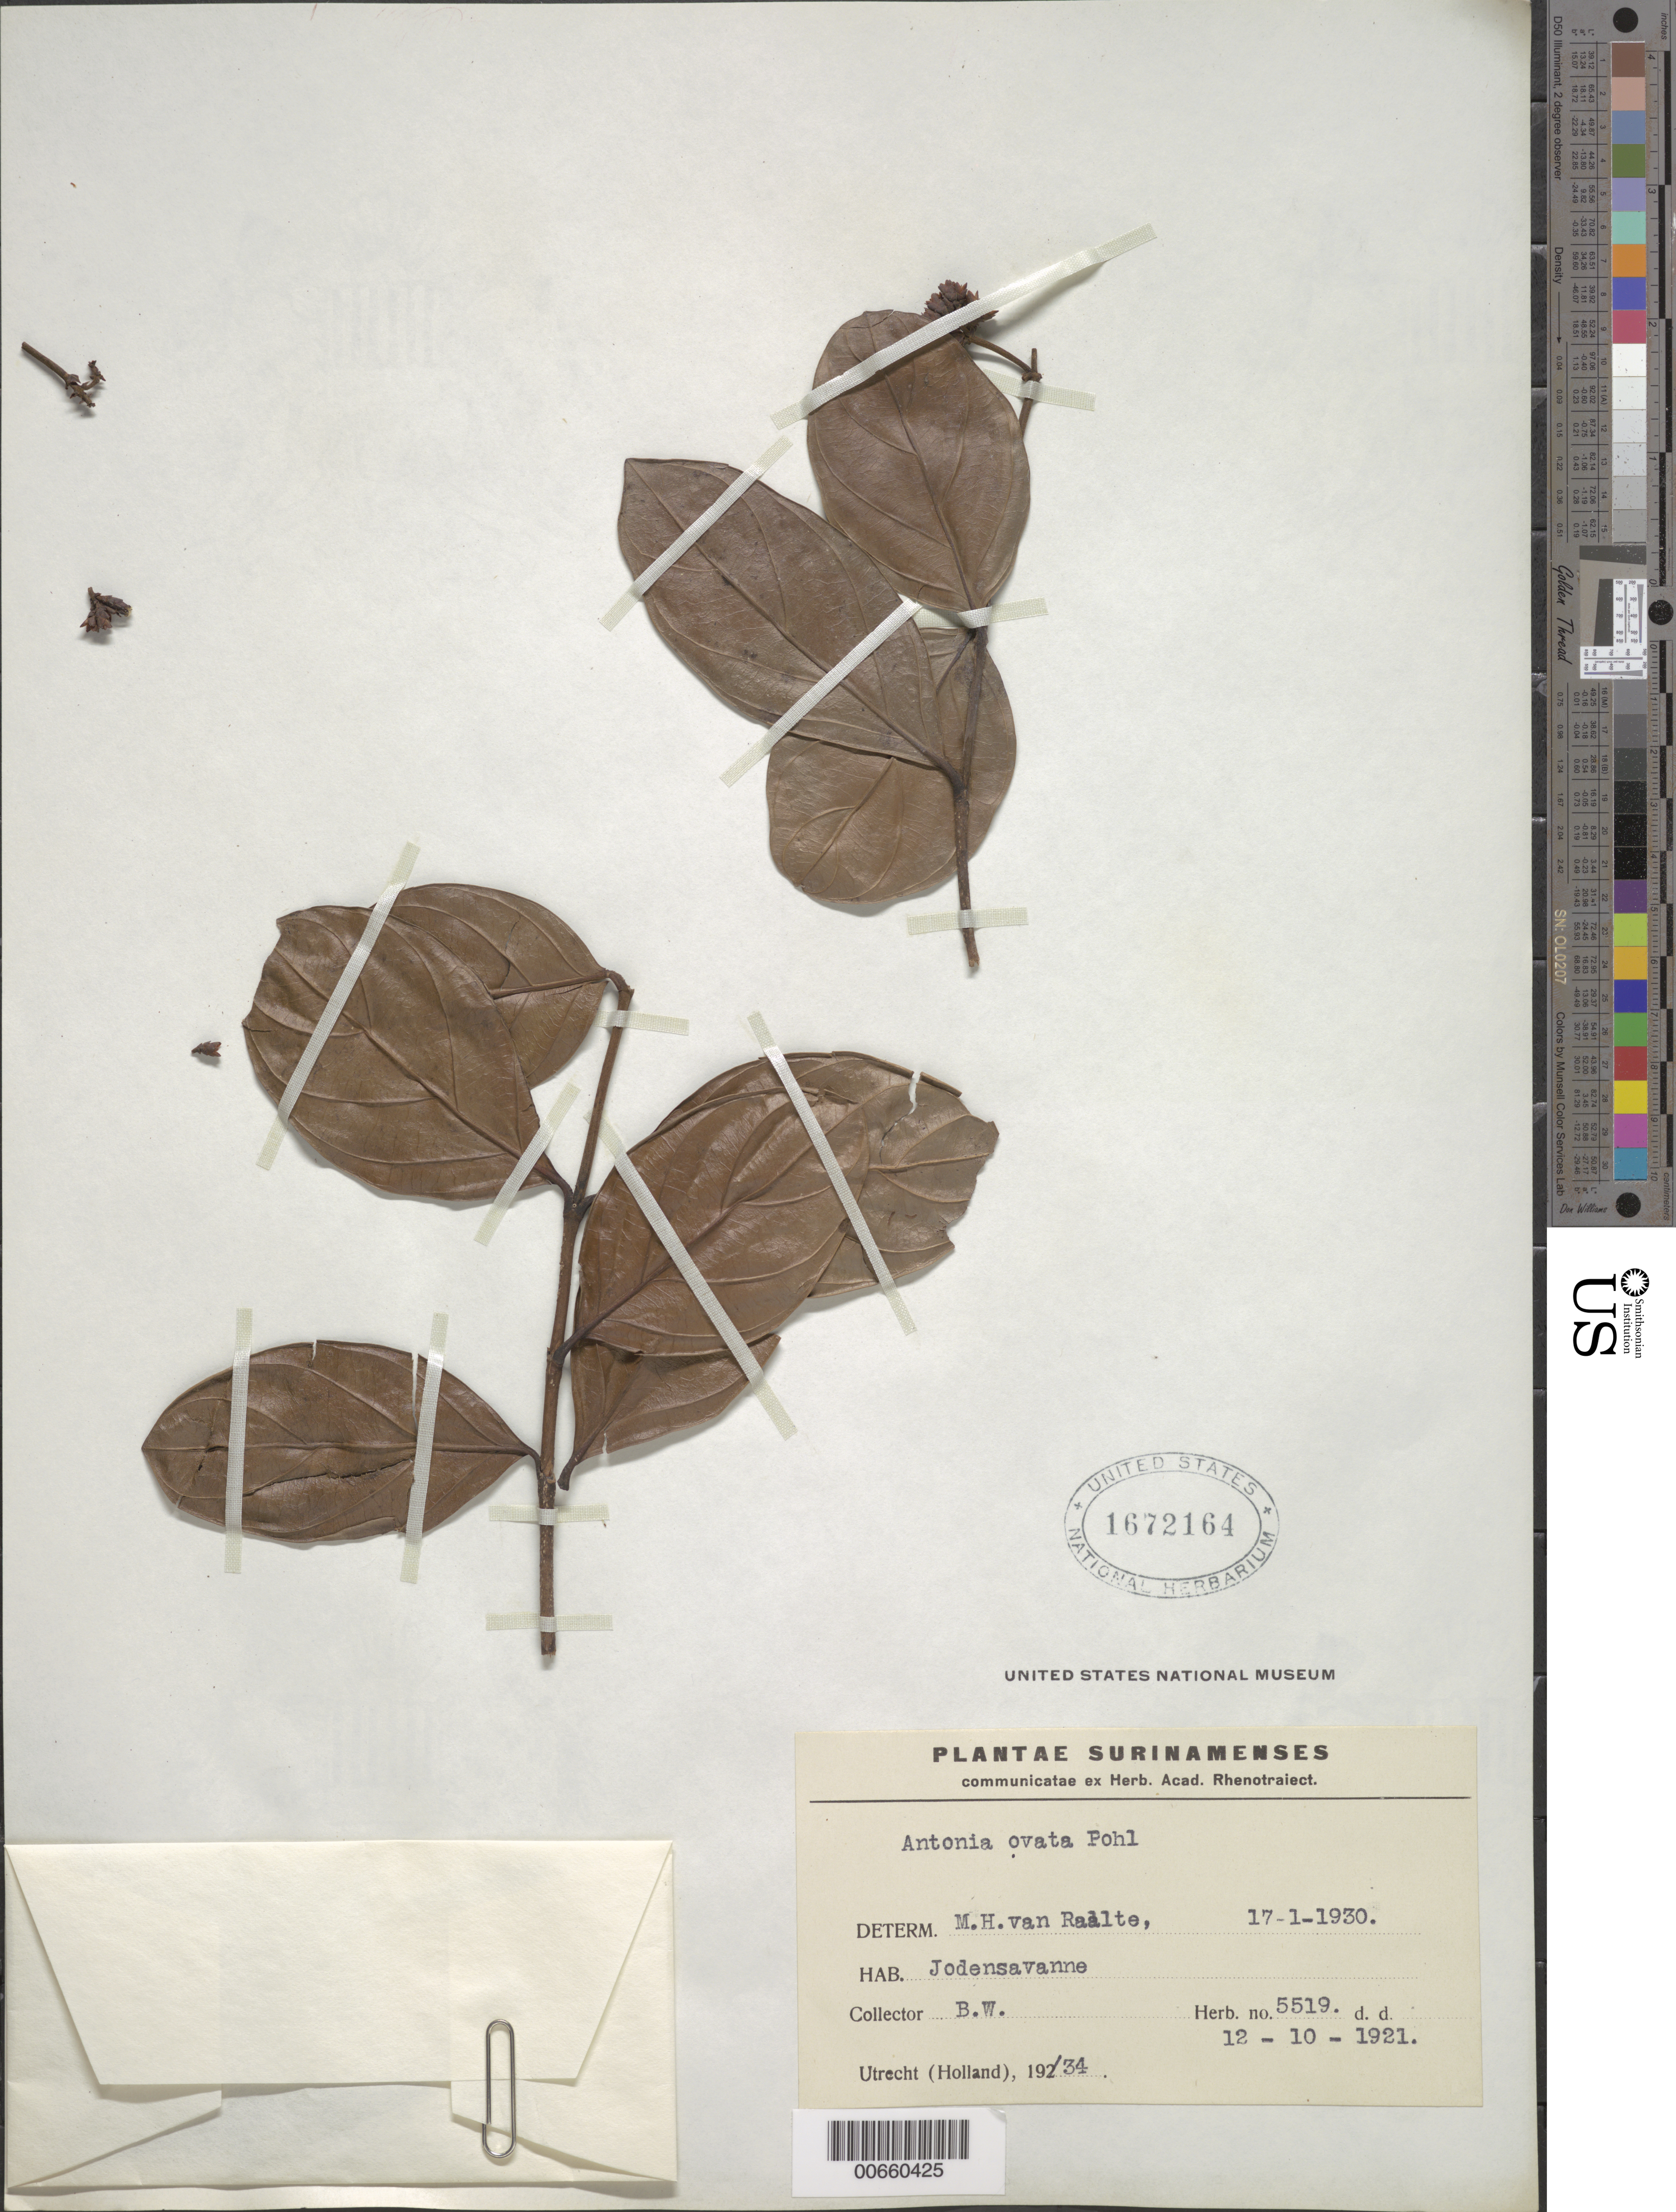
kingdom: Plantae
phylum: Tracheophyta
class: Magnoliopsida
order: Gentianales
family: Loganiaceae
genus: Antonia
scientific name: Antonia ovata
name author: Pohl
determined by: Van Raalte, M. H.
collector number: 5519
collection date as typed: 12-Oct-21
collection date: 1921-10-12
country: Suriname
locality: Jodensavanne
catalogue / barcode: US 1672164